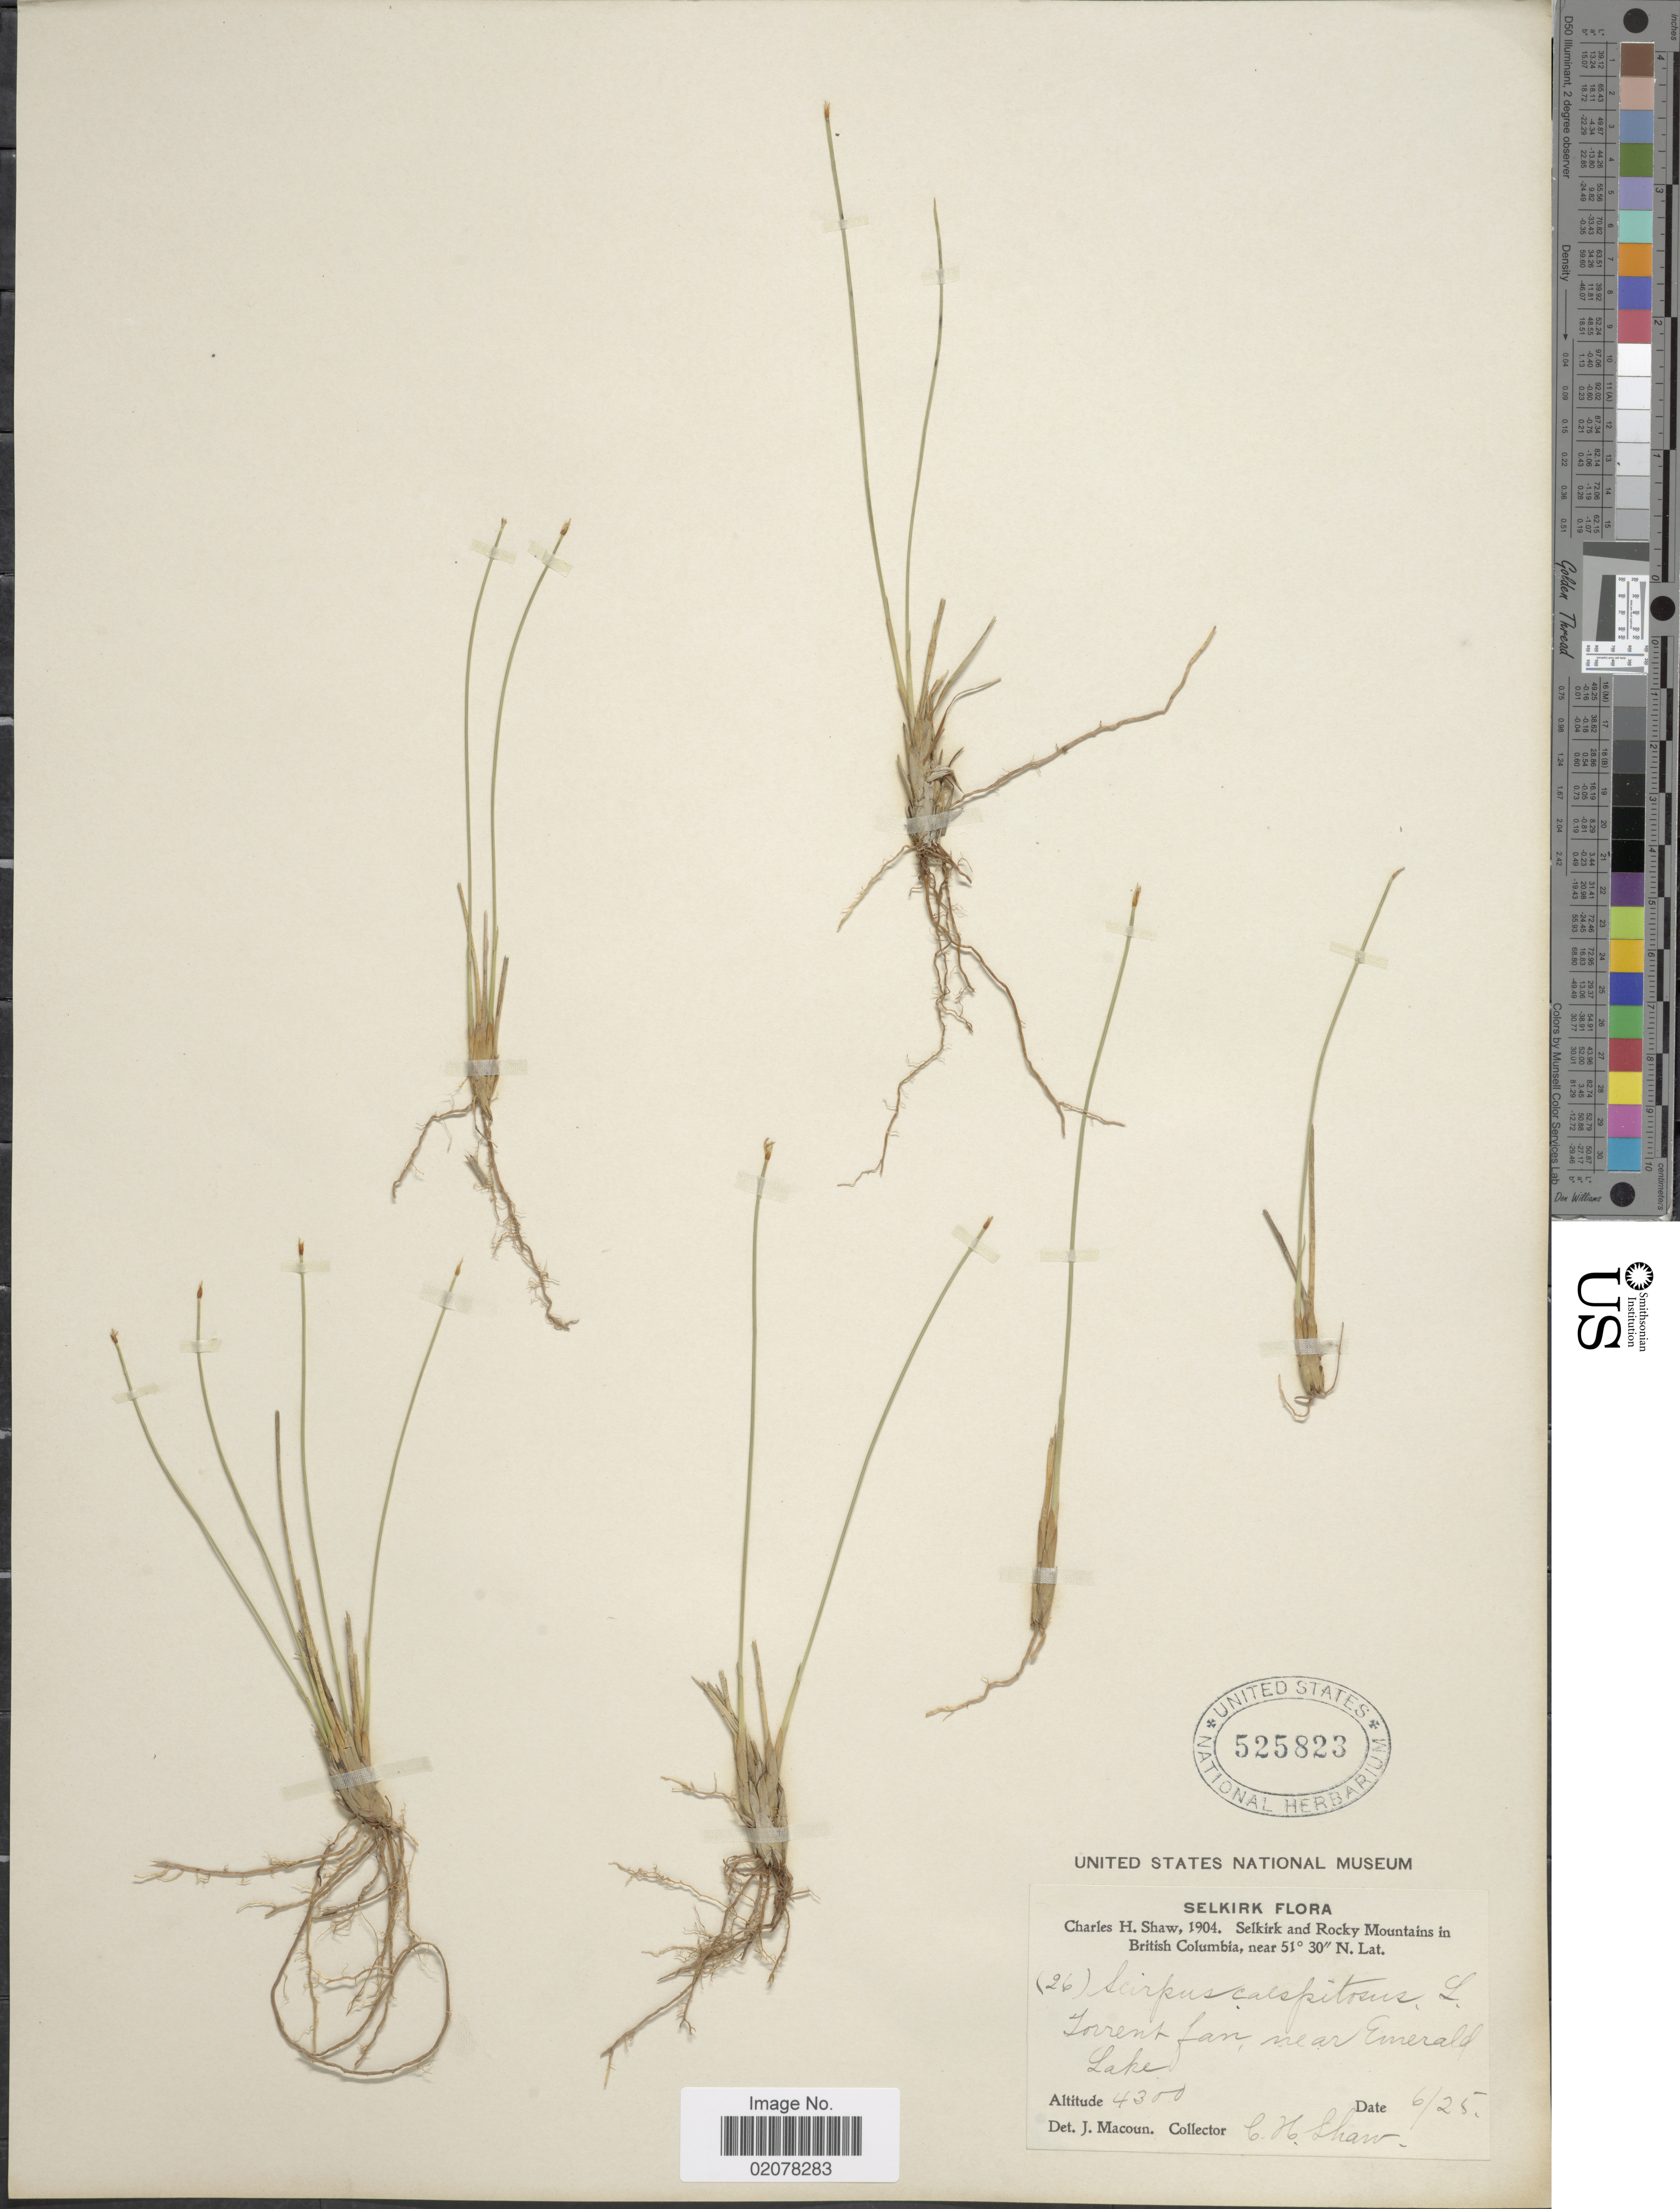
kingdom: Plantae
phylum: Tracheophyta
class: Liliopsida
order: Poales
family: Cyperaceae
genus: Trichophorum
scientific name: Trichophorum cespitosum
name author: (L.) Hartm.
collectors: C. H. Shaw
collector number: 26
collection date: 1904-06-25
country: Canada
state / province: British Columbia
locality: Selkirk and Rocky Mountains, Torren fan, near Emerald Lake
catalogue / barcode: US 525823